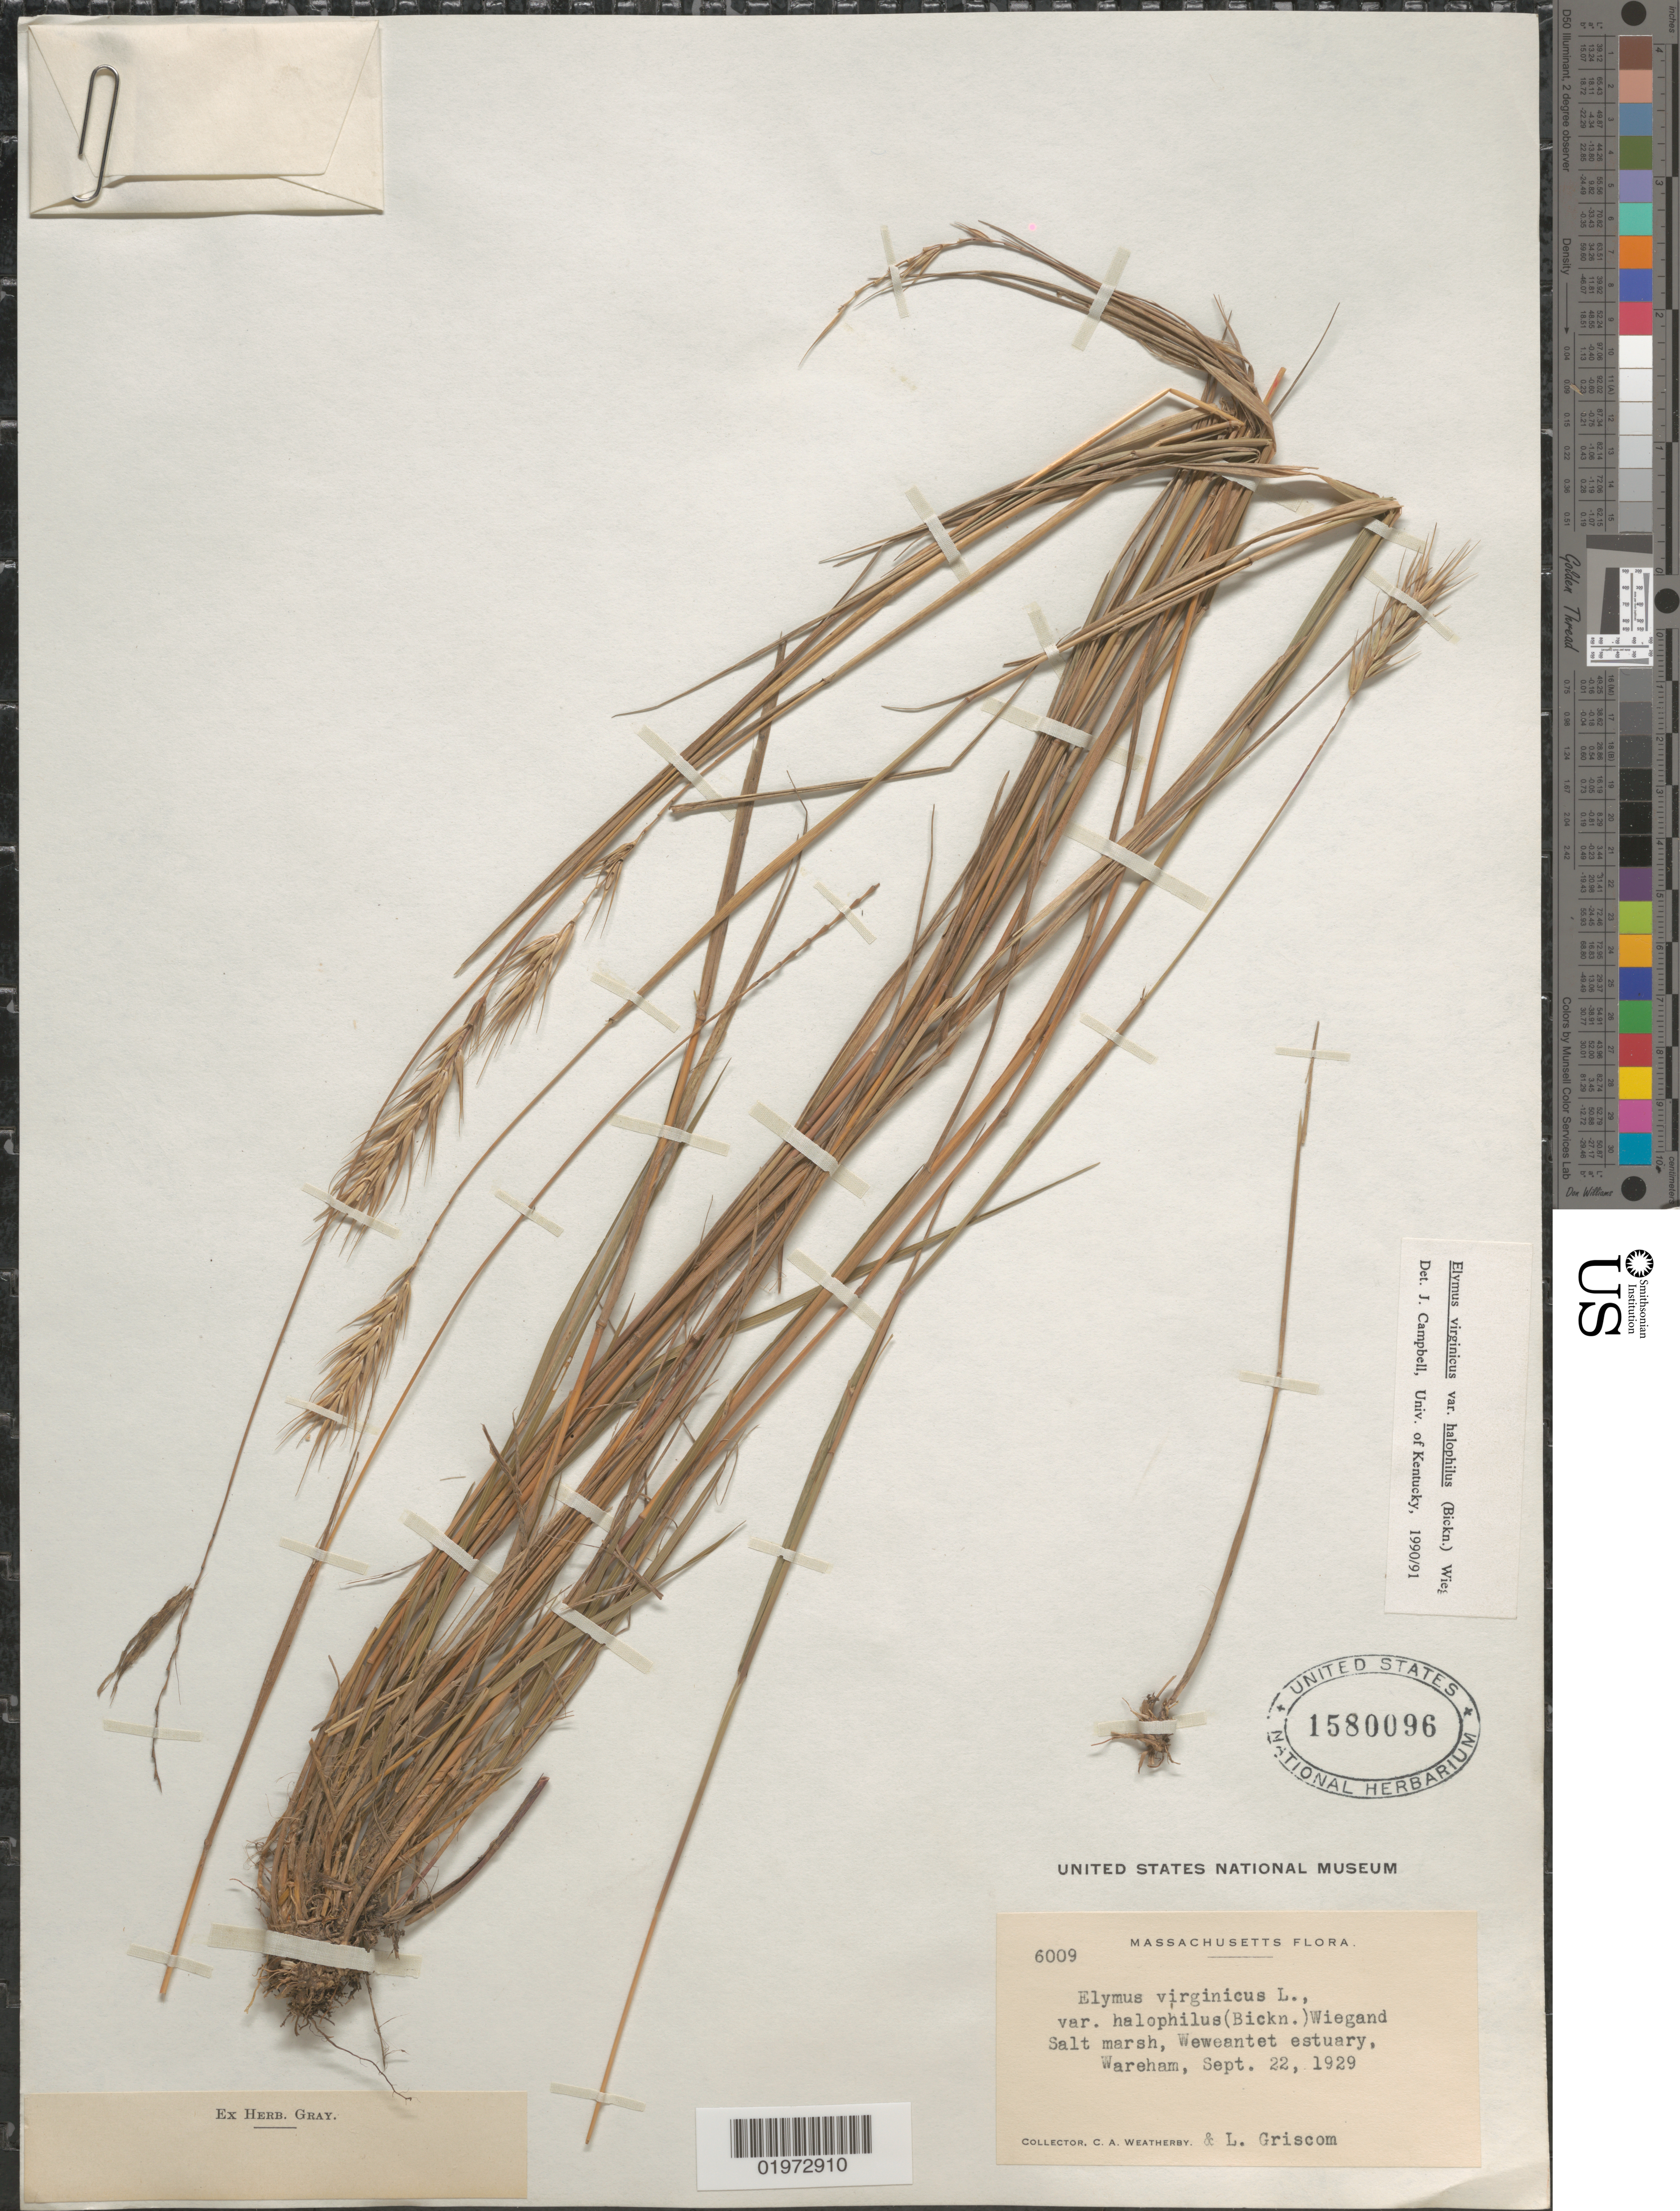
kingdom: Plantae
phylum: Tracheophyta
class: Liliopsida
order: Poales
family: Poaceae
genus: Elymus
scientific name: Elymus virginicus var. halophilus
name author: L.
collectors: C. A. Weatherby & L. Griscom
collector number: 6009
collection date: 1929-09-22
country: United States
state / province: Massachusetts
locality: Weweantet estuary, Wareham.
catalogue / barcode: US 1580096